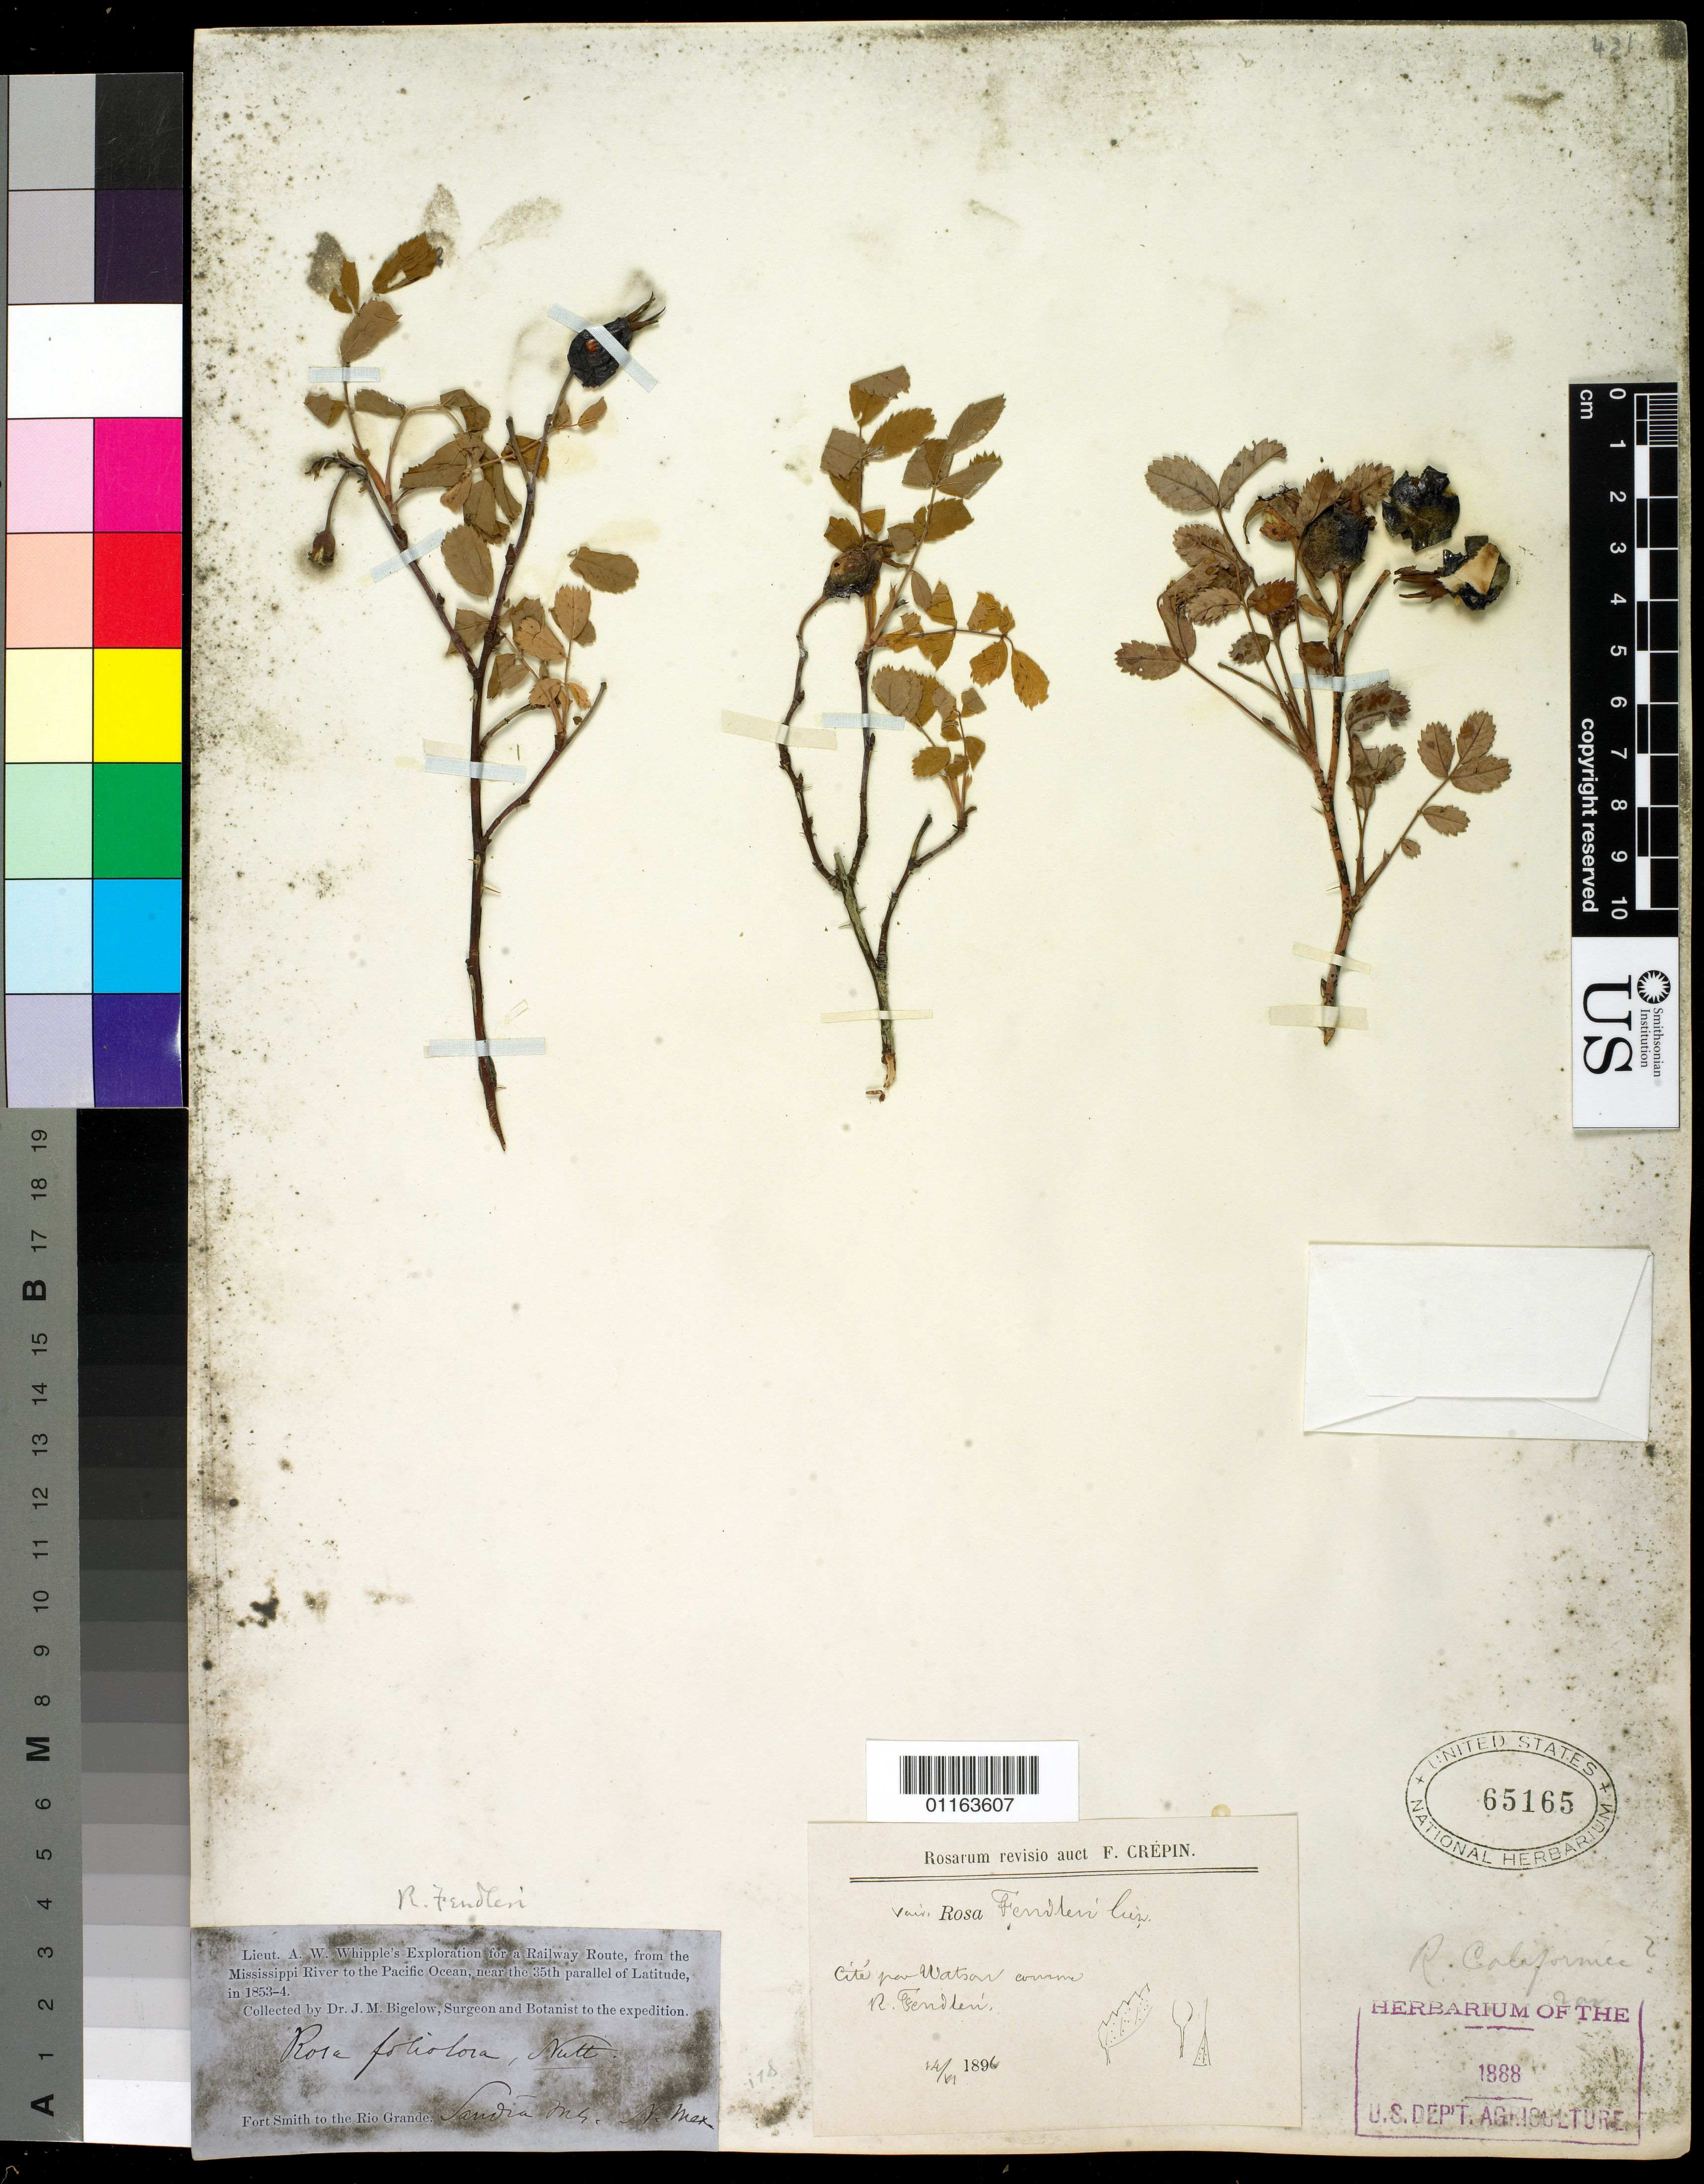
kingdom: Plantae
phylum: Tracheophyta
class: Magnoliopsida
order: Rosales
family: Rosaceae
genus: Rosa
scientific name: Rosa fendleri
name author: Crép.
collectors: J. M. Bigelow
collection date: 1853/1854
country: United States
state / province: New Mexico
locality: Fort Smith to the Rio Grande, Sandia Mts.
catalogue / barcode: US 65165